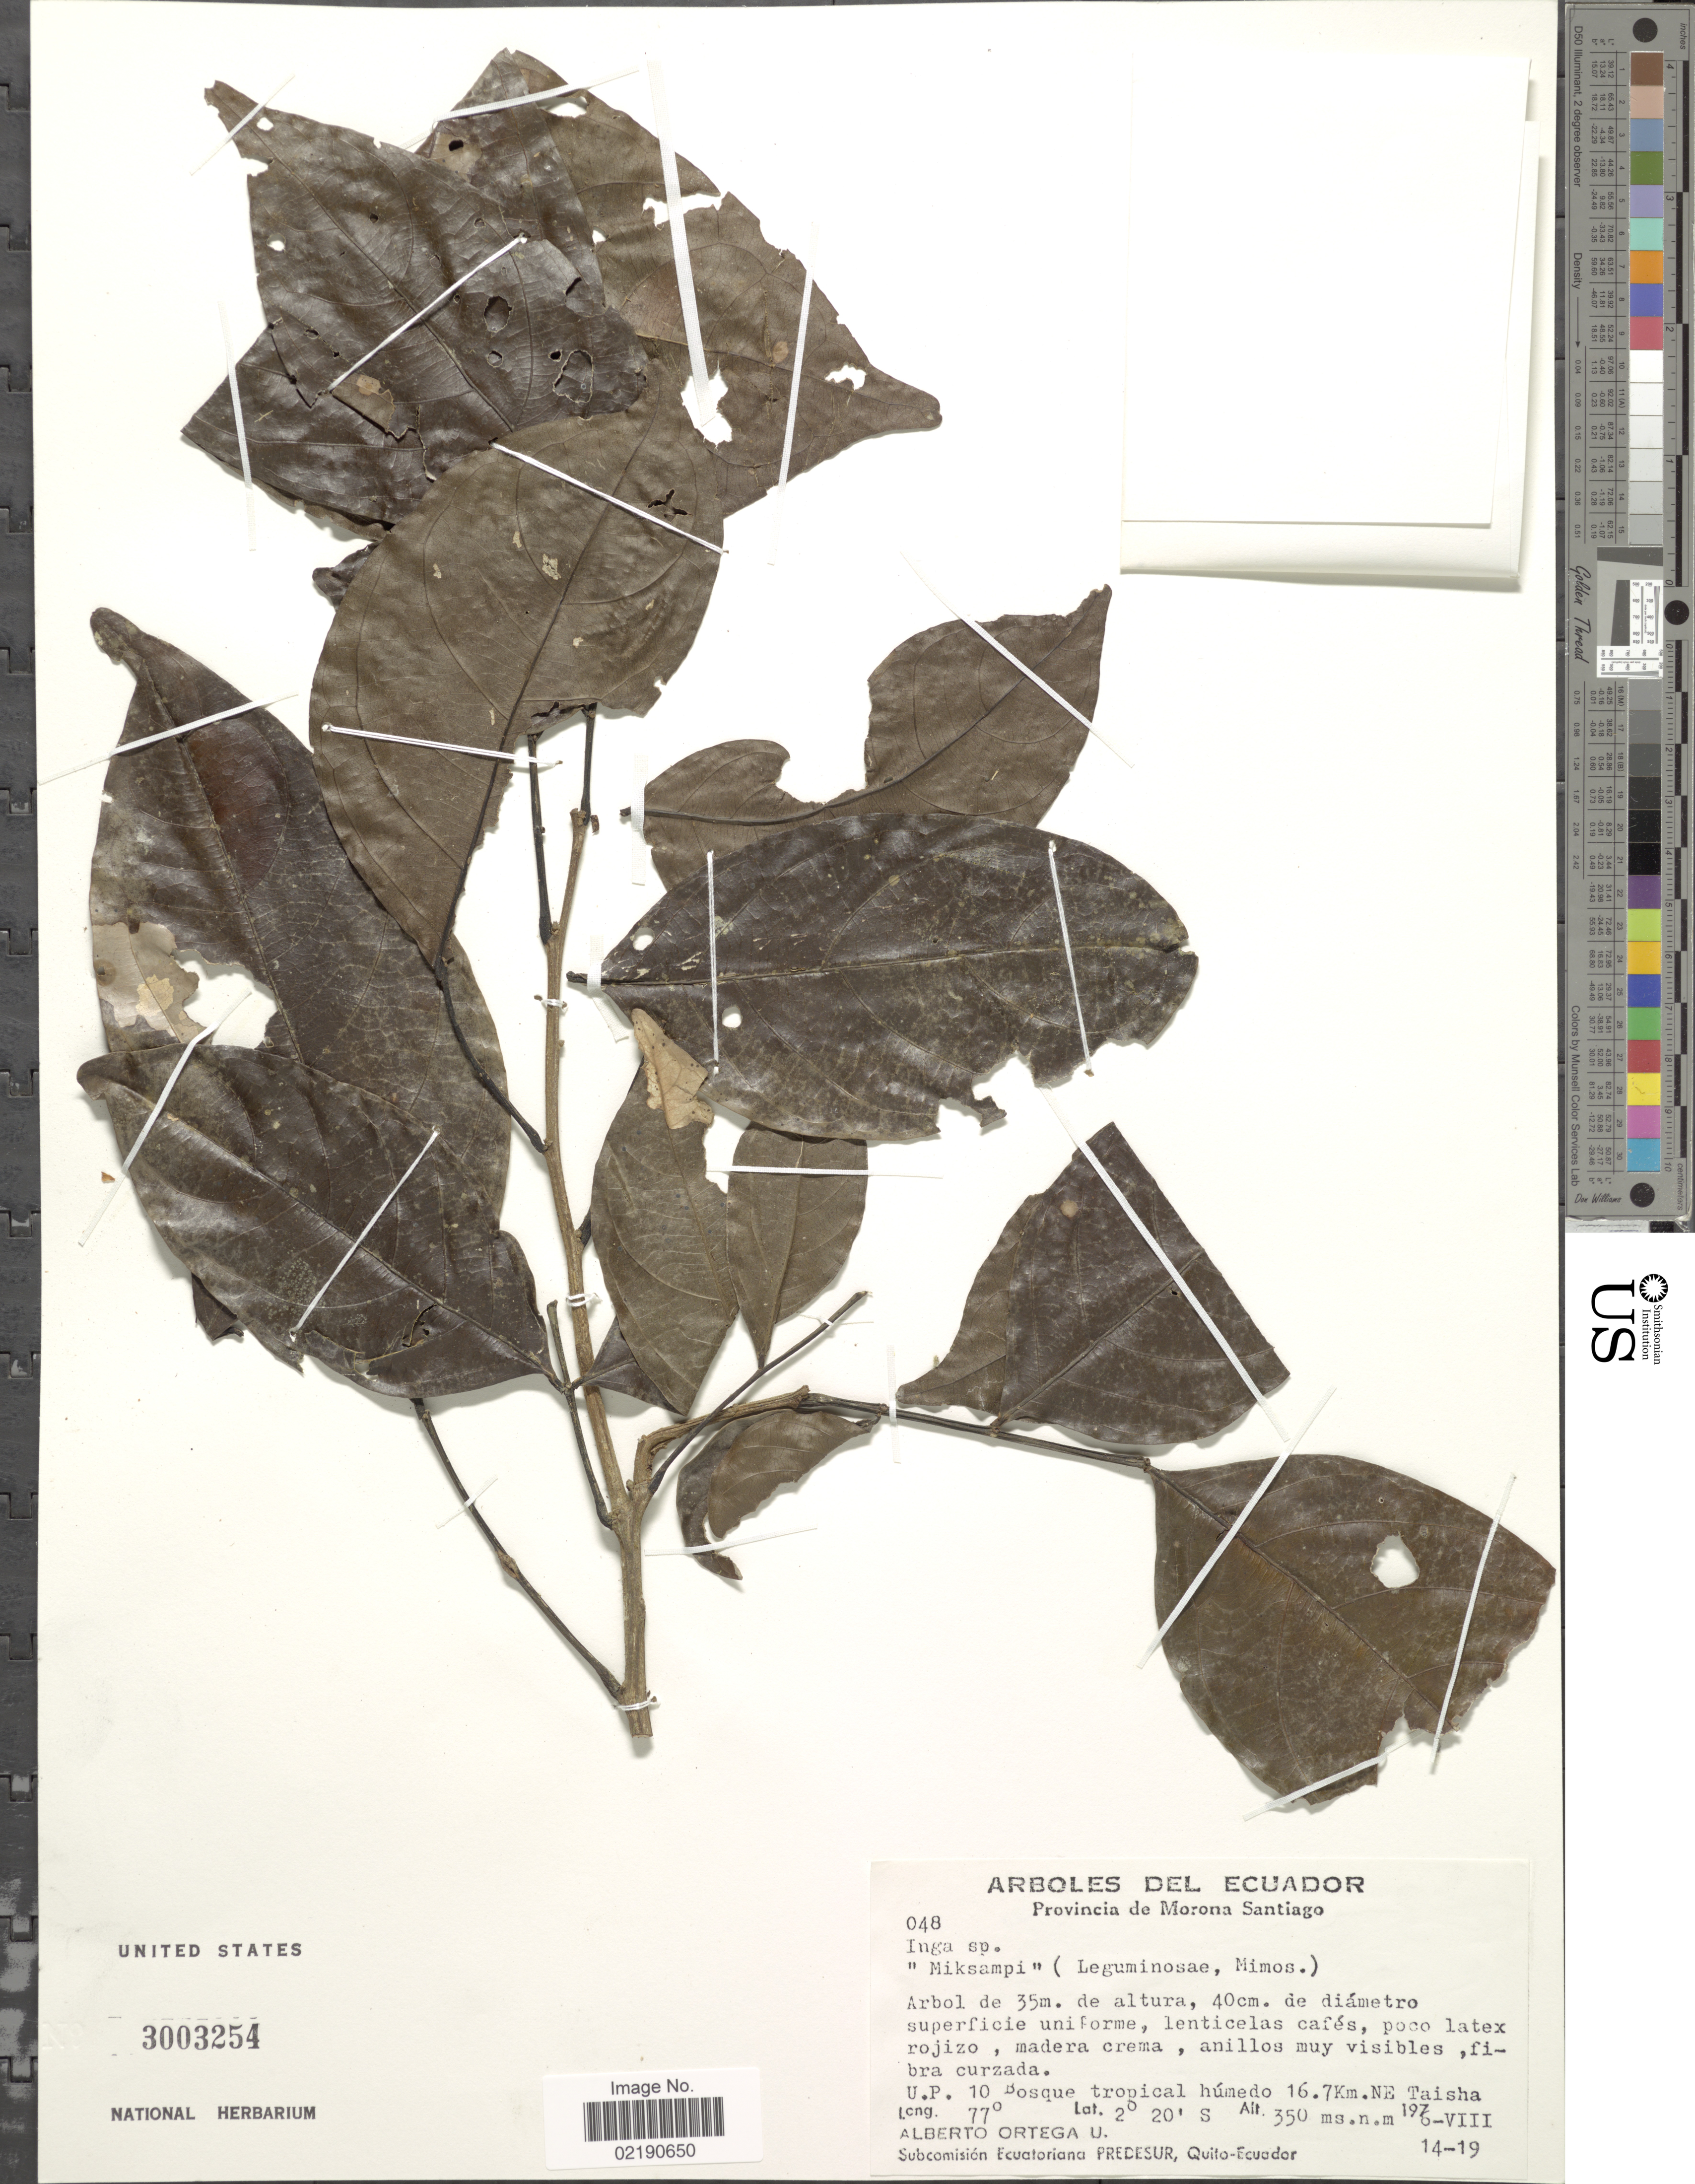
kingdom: Plantae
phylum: Tracheophyta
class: Magnoliopsida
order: Fabales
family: Fabaceae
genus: Inga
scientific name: Inga sp.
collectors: A. T. Ortega U.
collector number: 048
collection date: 1976-08-14/1976-08-19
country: Ecuador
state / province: Morona-Santiago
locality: U. P. 10 Bosque tropical humedo, 16.7 km NE Taisha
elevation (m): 350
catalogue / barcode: US 3003254